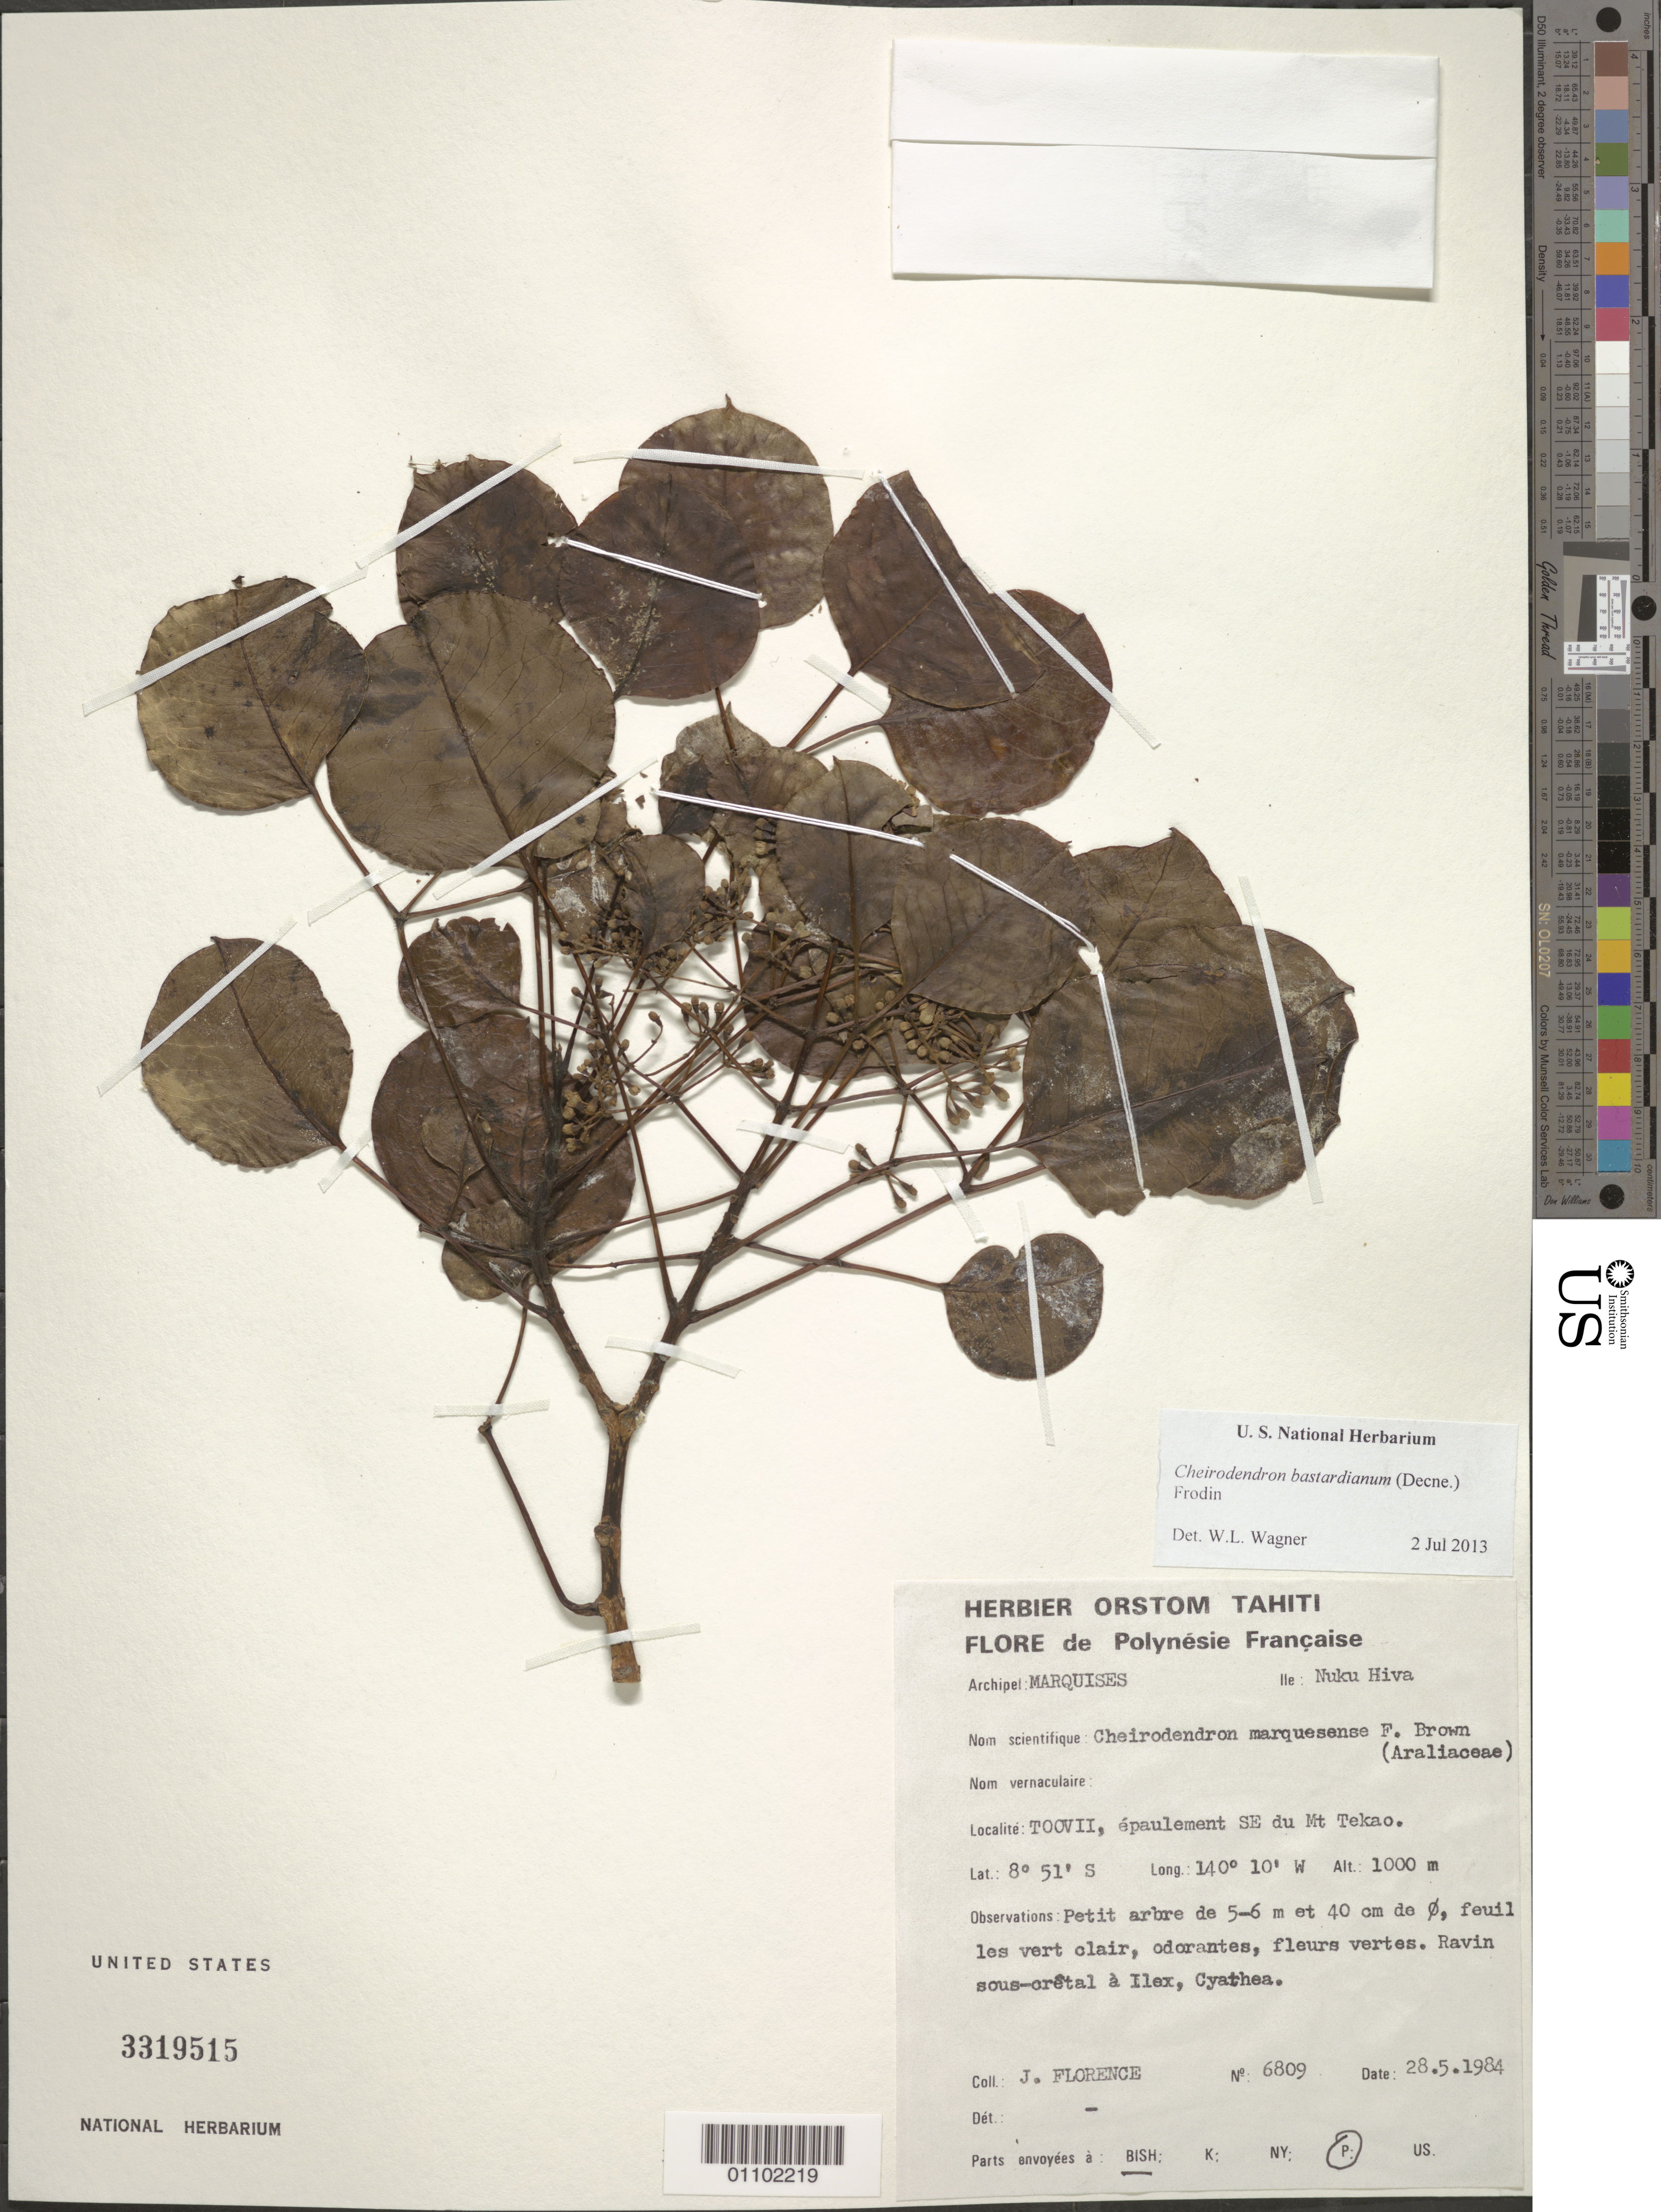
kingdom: Plantae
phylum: Tracheophyta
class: Magnoliopsida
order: Apiales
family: Araliaceae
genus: Cheirodendron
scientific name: Cheirodendron bastardianum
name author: (Decne.) Frodin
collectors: J. Florence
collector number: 6809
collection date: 1984-05-28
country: French Polynesia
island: Nuku Hiva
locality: Tovii, epaulement SE du Mt. Tekau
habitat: Ravin sous-cretal a Ilex, Cyathea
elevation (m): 1000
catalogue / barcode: US 3319515